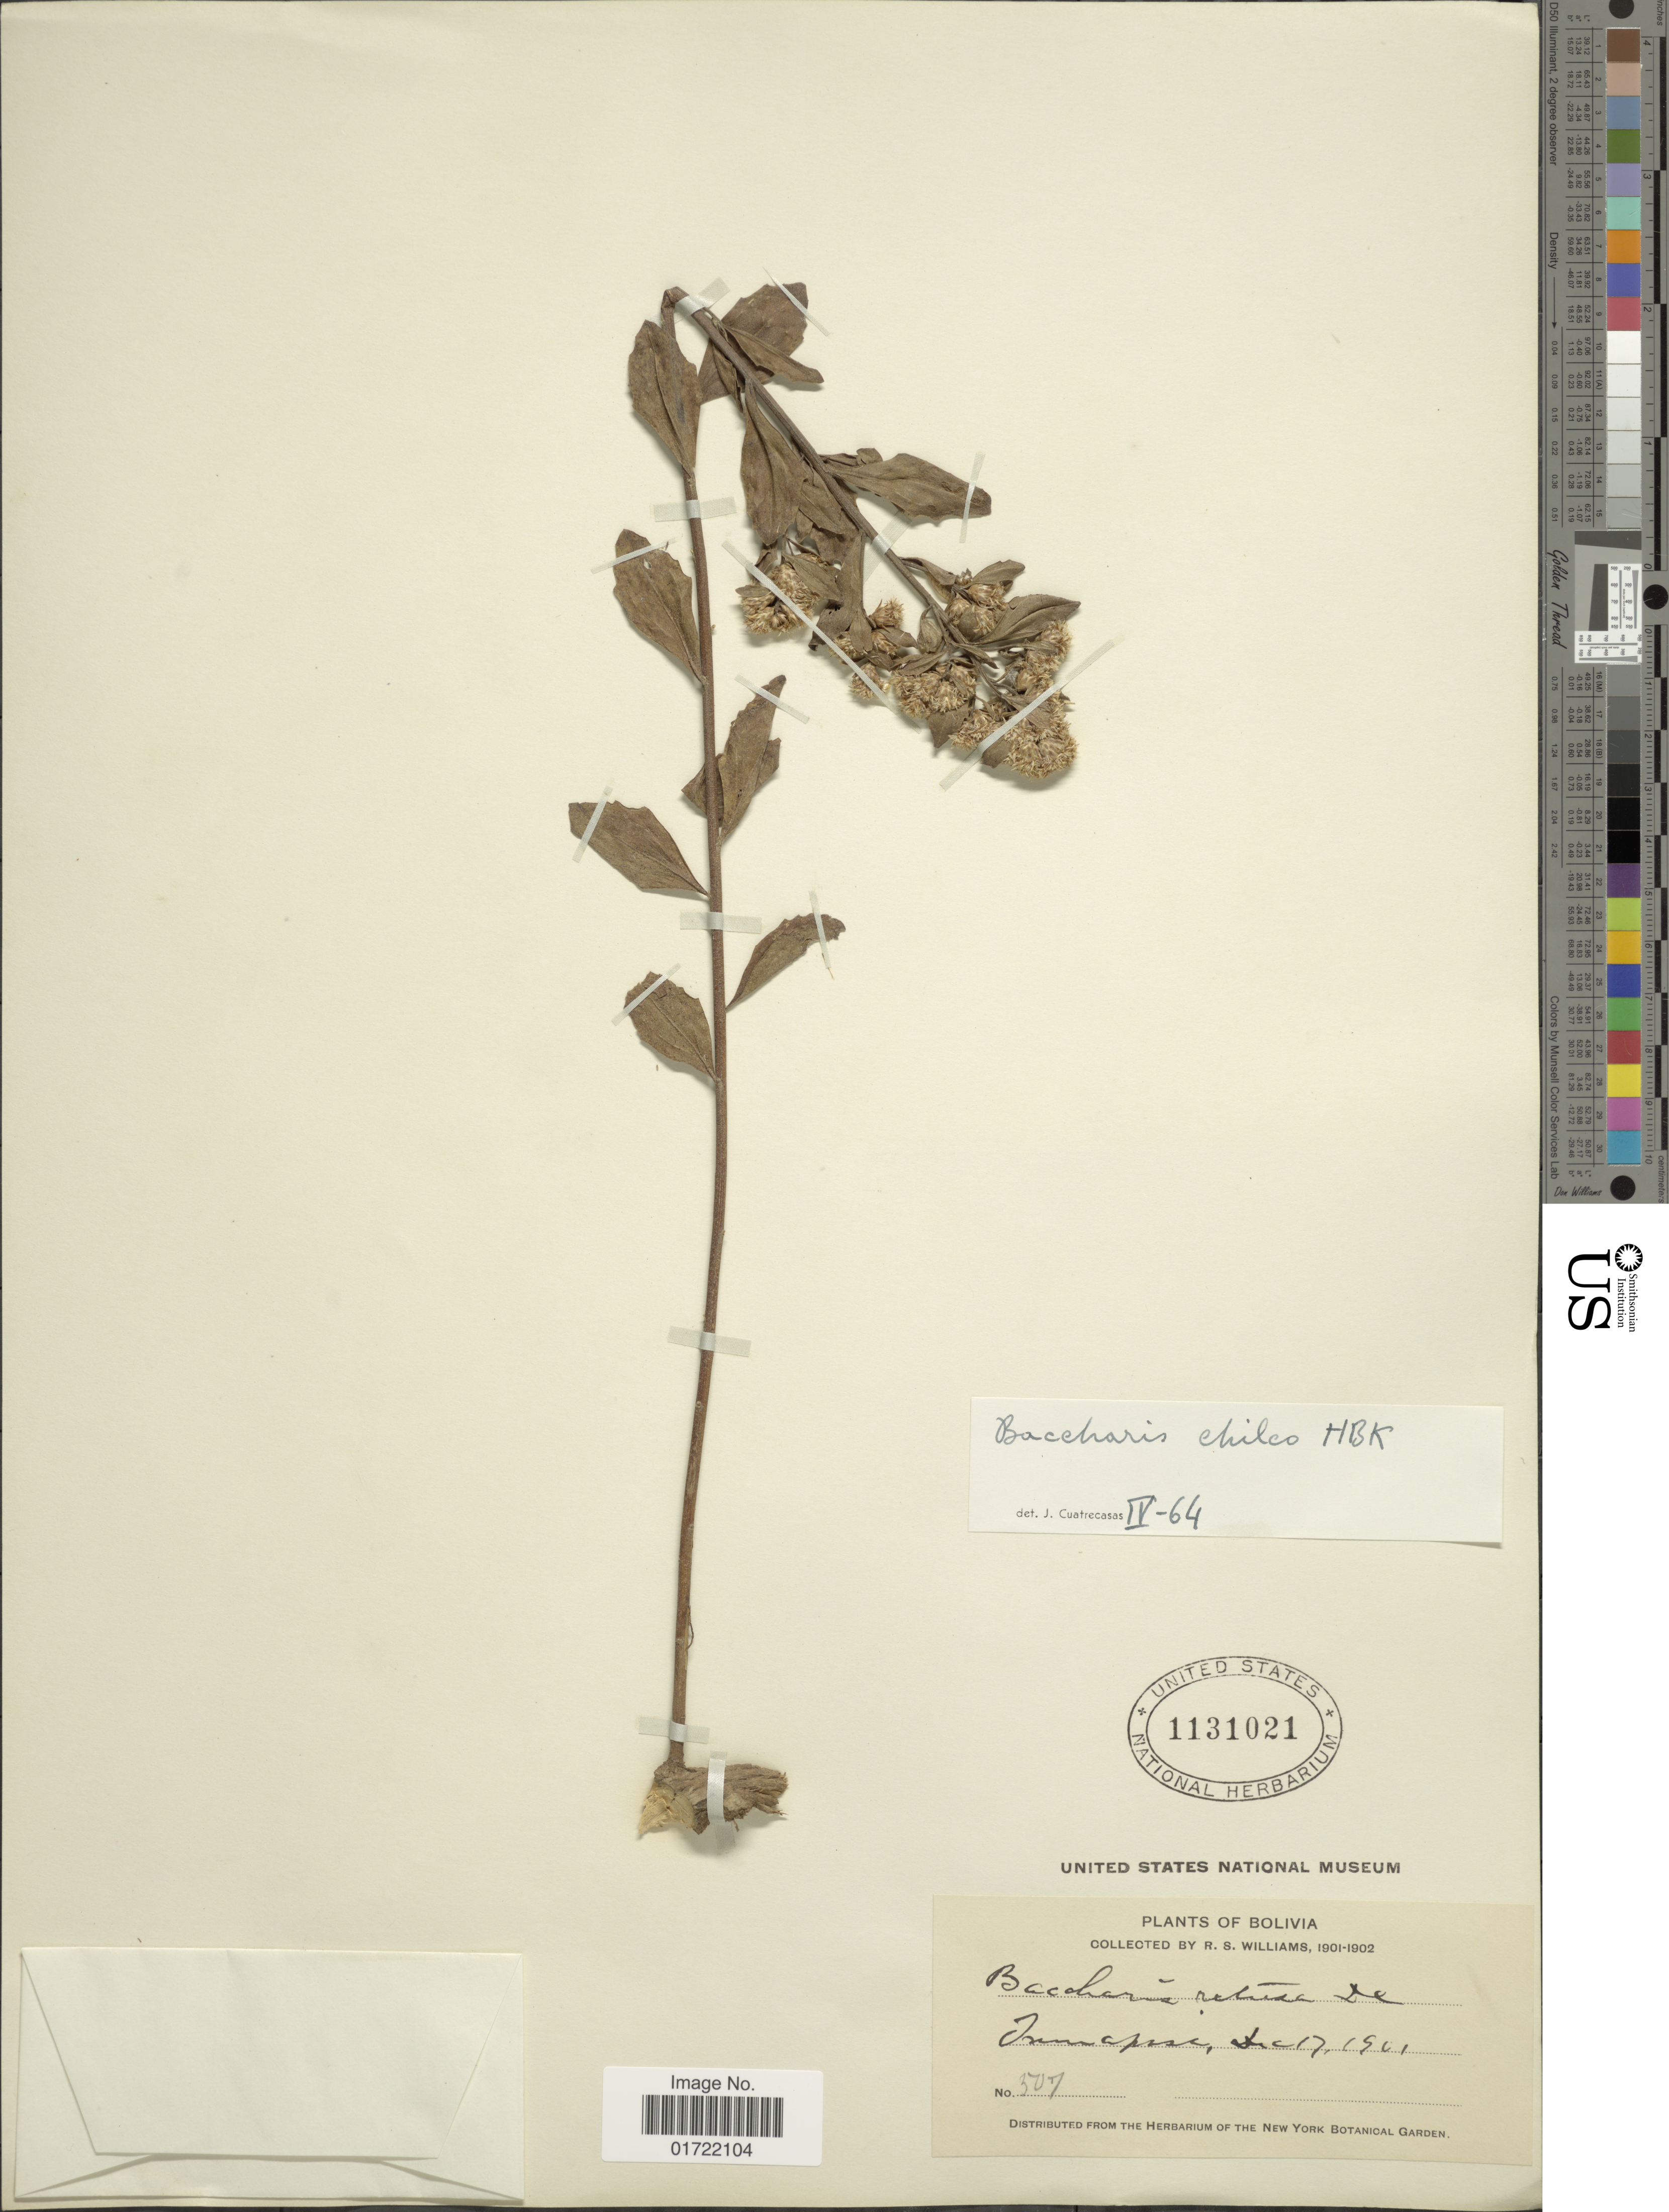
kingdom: Plantae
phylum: Tracheophyta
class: Magnoliopsida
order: Asterales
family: Asteraceae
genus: Baccharis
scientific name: Baccharis chilco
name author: Kunth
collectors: R. S. Williams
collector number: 507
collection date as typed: Dec. 17, 1901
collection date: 1901-12-17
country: Bolivia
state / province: La Paz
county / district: Iturralde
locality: Tumupasa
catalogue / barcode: US 1131021